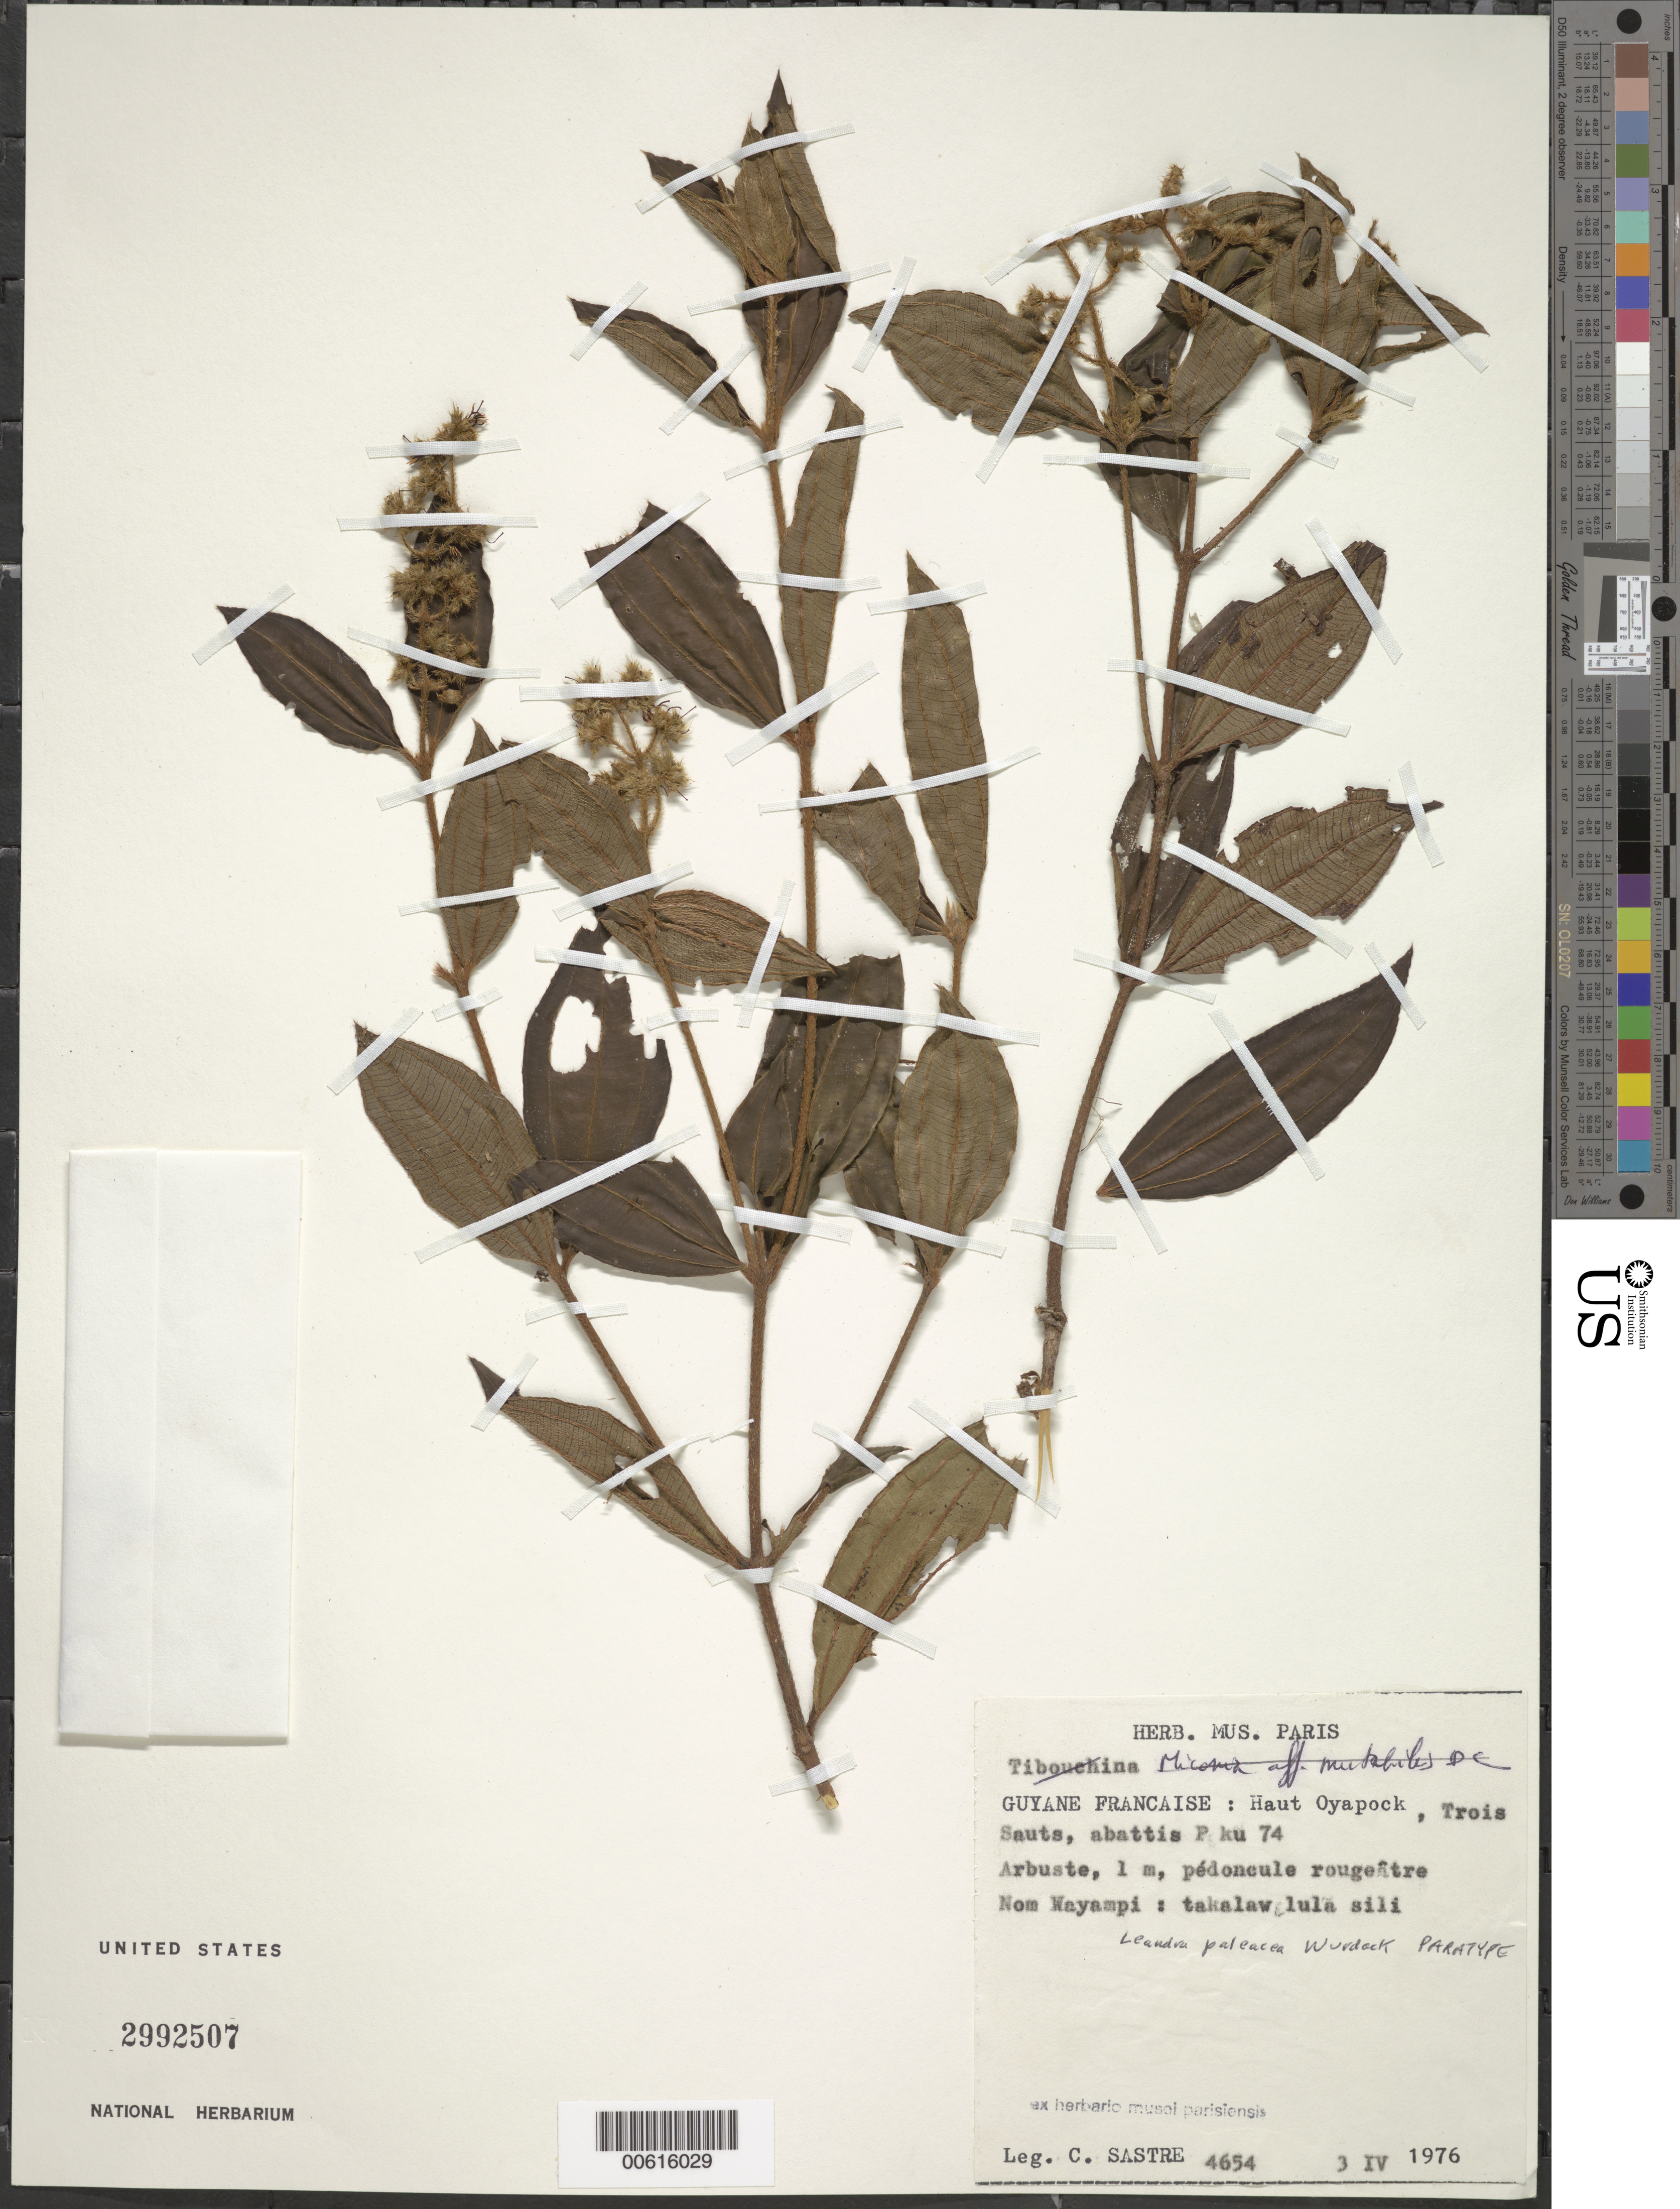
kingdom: Plantae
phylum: Tracheophyta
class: Magnoliopsida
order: Myrtales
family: Melastomataceae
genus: Leandra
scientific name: Leandra paleacea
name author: Wurdack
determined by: Wurdack, John J., (US), US (UNITED STATES)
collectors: C. H. L. Sastre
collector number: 4654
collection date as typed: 3-Apr-76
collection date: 1976-04-03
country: French Guiana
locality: Trois Sauts - Abattis P ku 74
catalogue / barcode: US 2992507